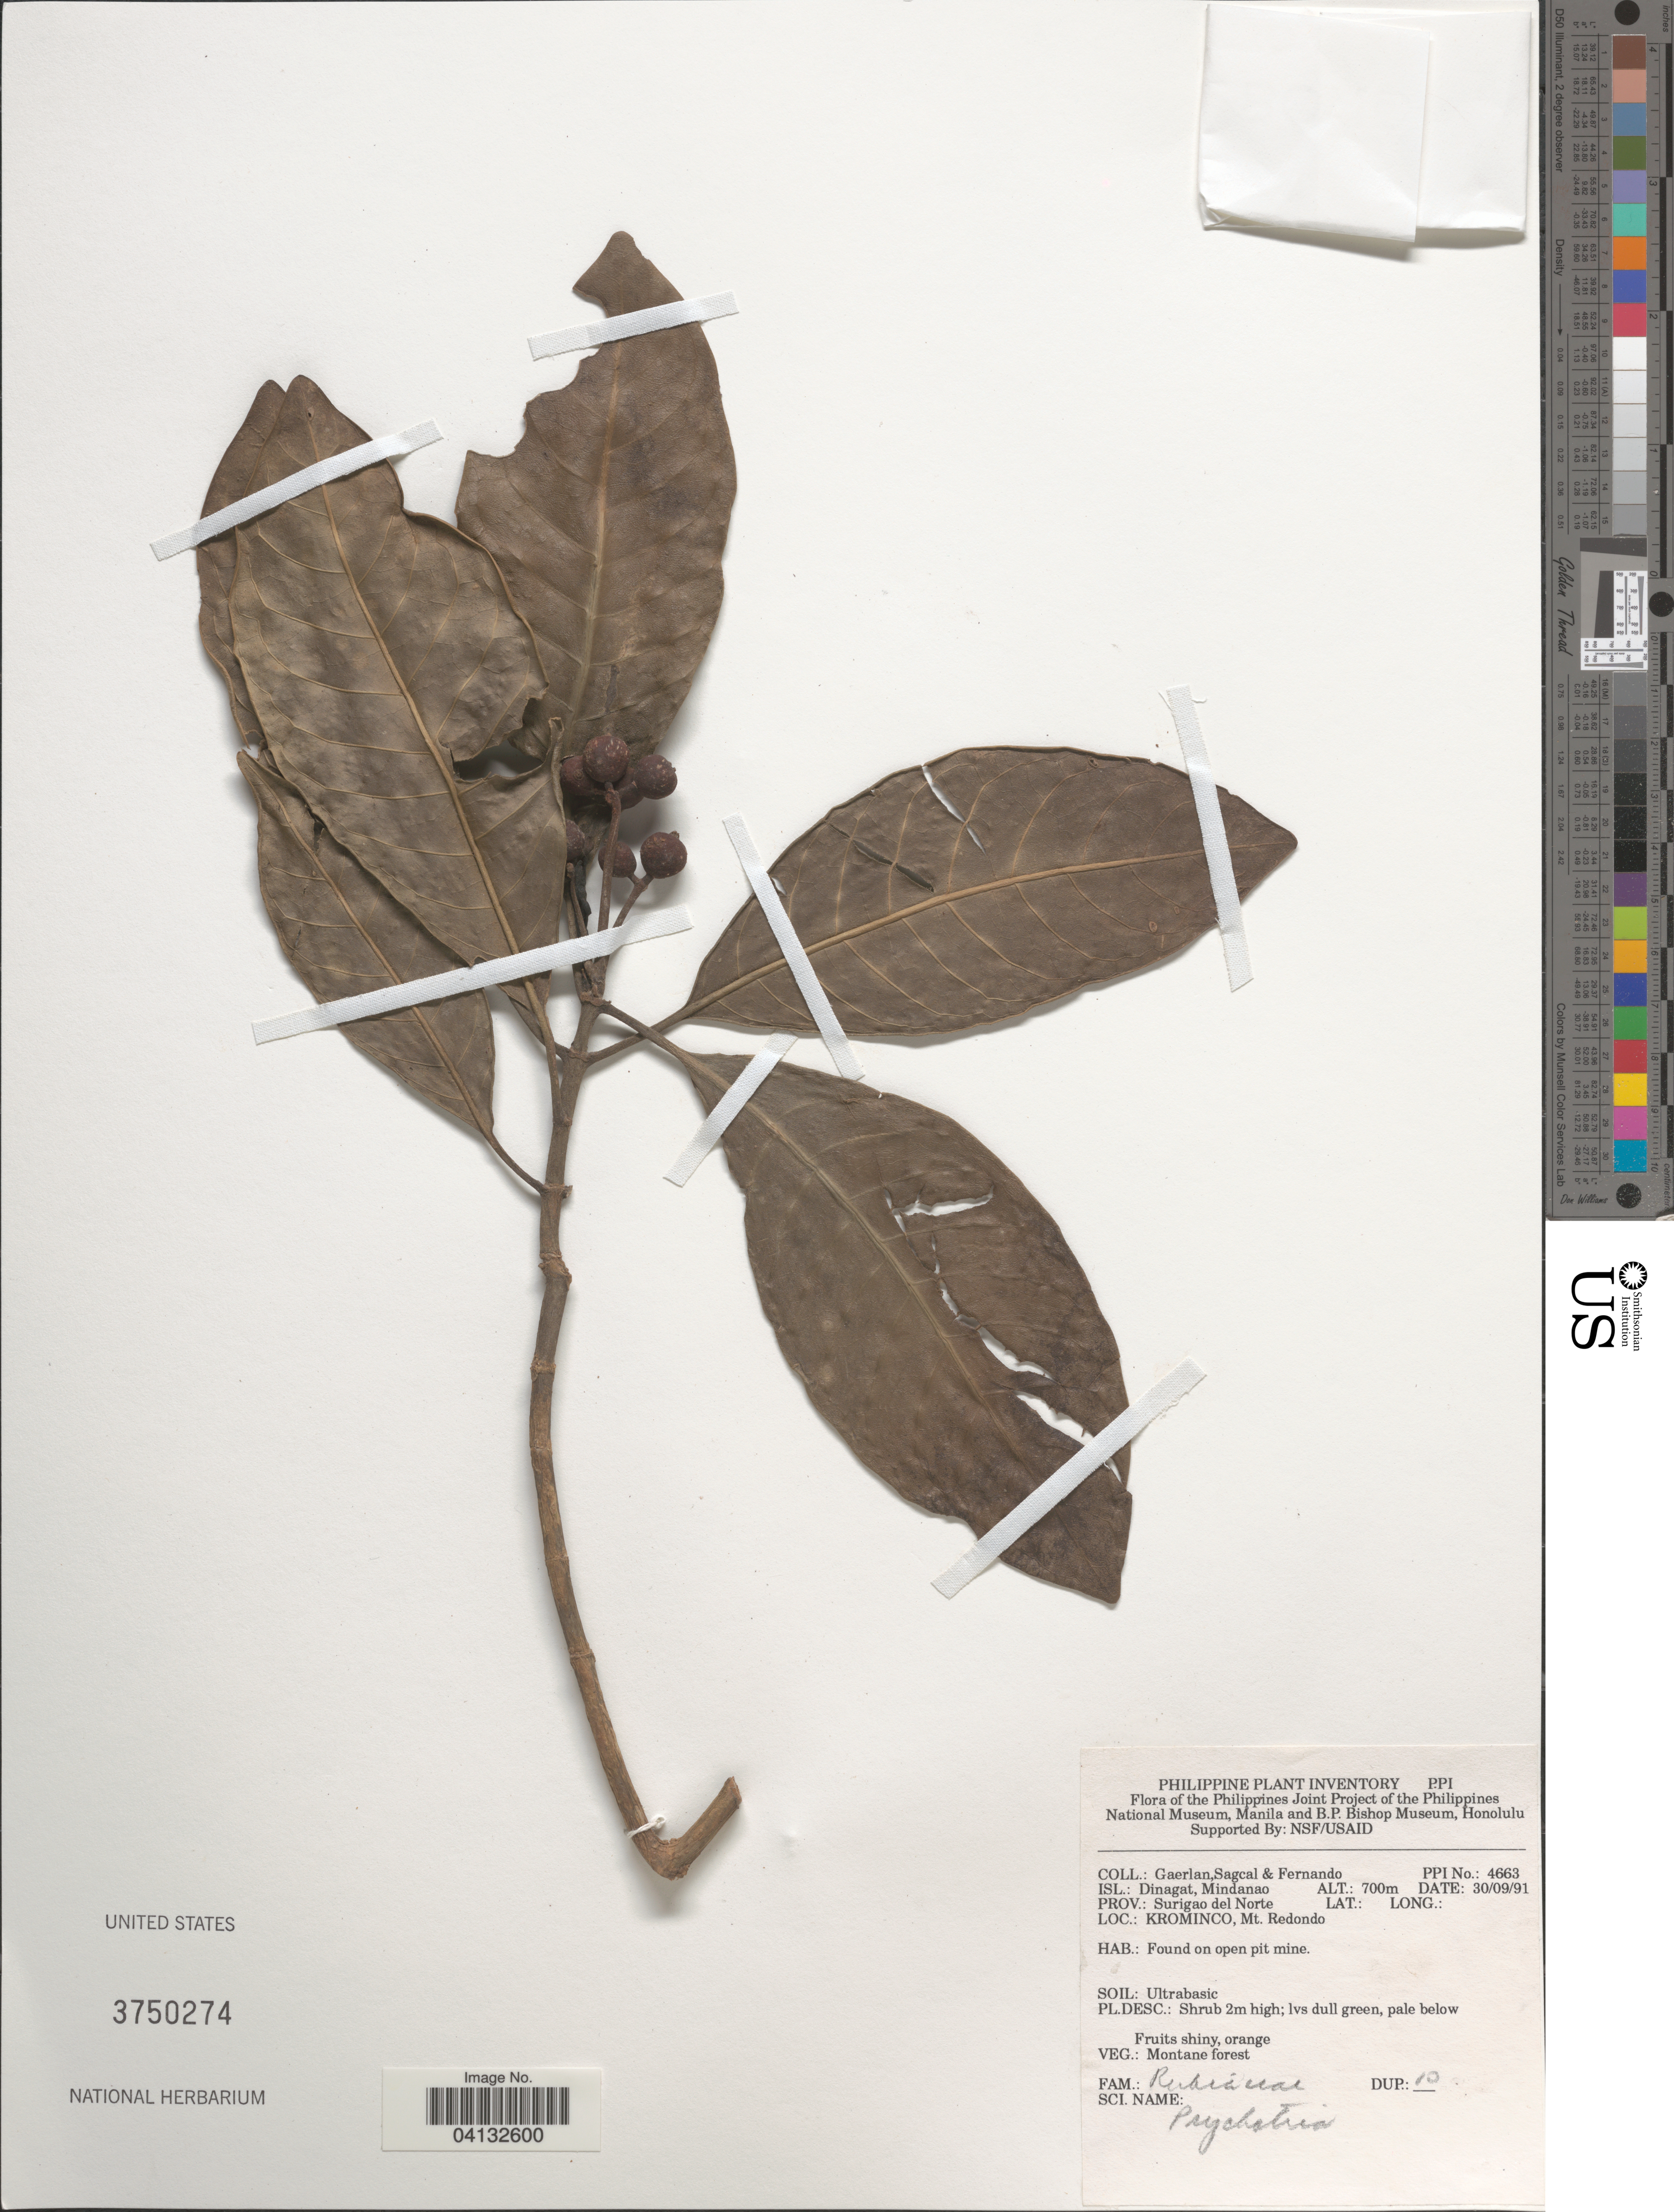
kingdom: Plantae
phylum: Tracheophyta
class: Magnoliopsida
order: Gentianales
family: Rubiaceae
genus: Psychotria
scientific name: Psychotria sp.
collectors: Gaerlan, E. Sagcal & -- Fernando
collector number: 4663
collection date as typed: Transcribed d/m/y: 30/9/91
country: Philippines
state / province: Caraga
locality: Isl.: Dinagat, Mindanao. Prov.: Surigao del Norte. Krominco, Mt. Redondo.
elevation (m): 700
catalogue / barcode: US 3750274